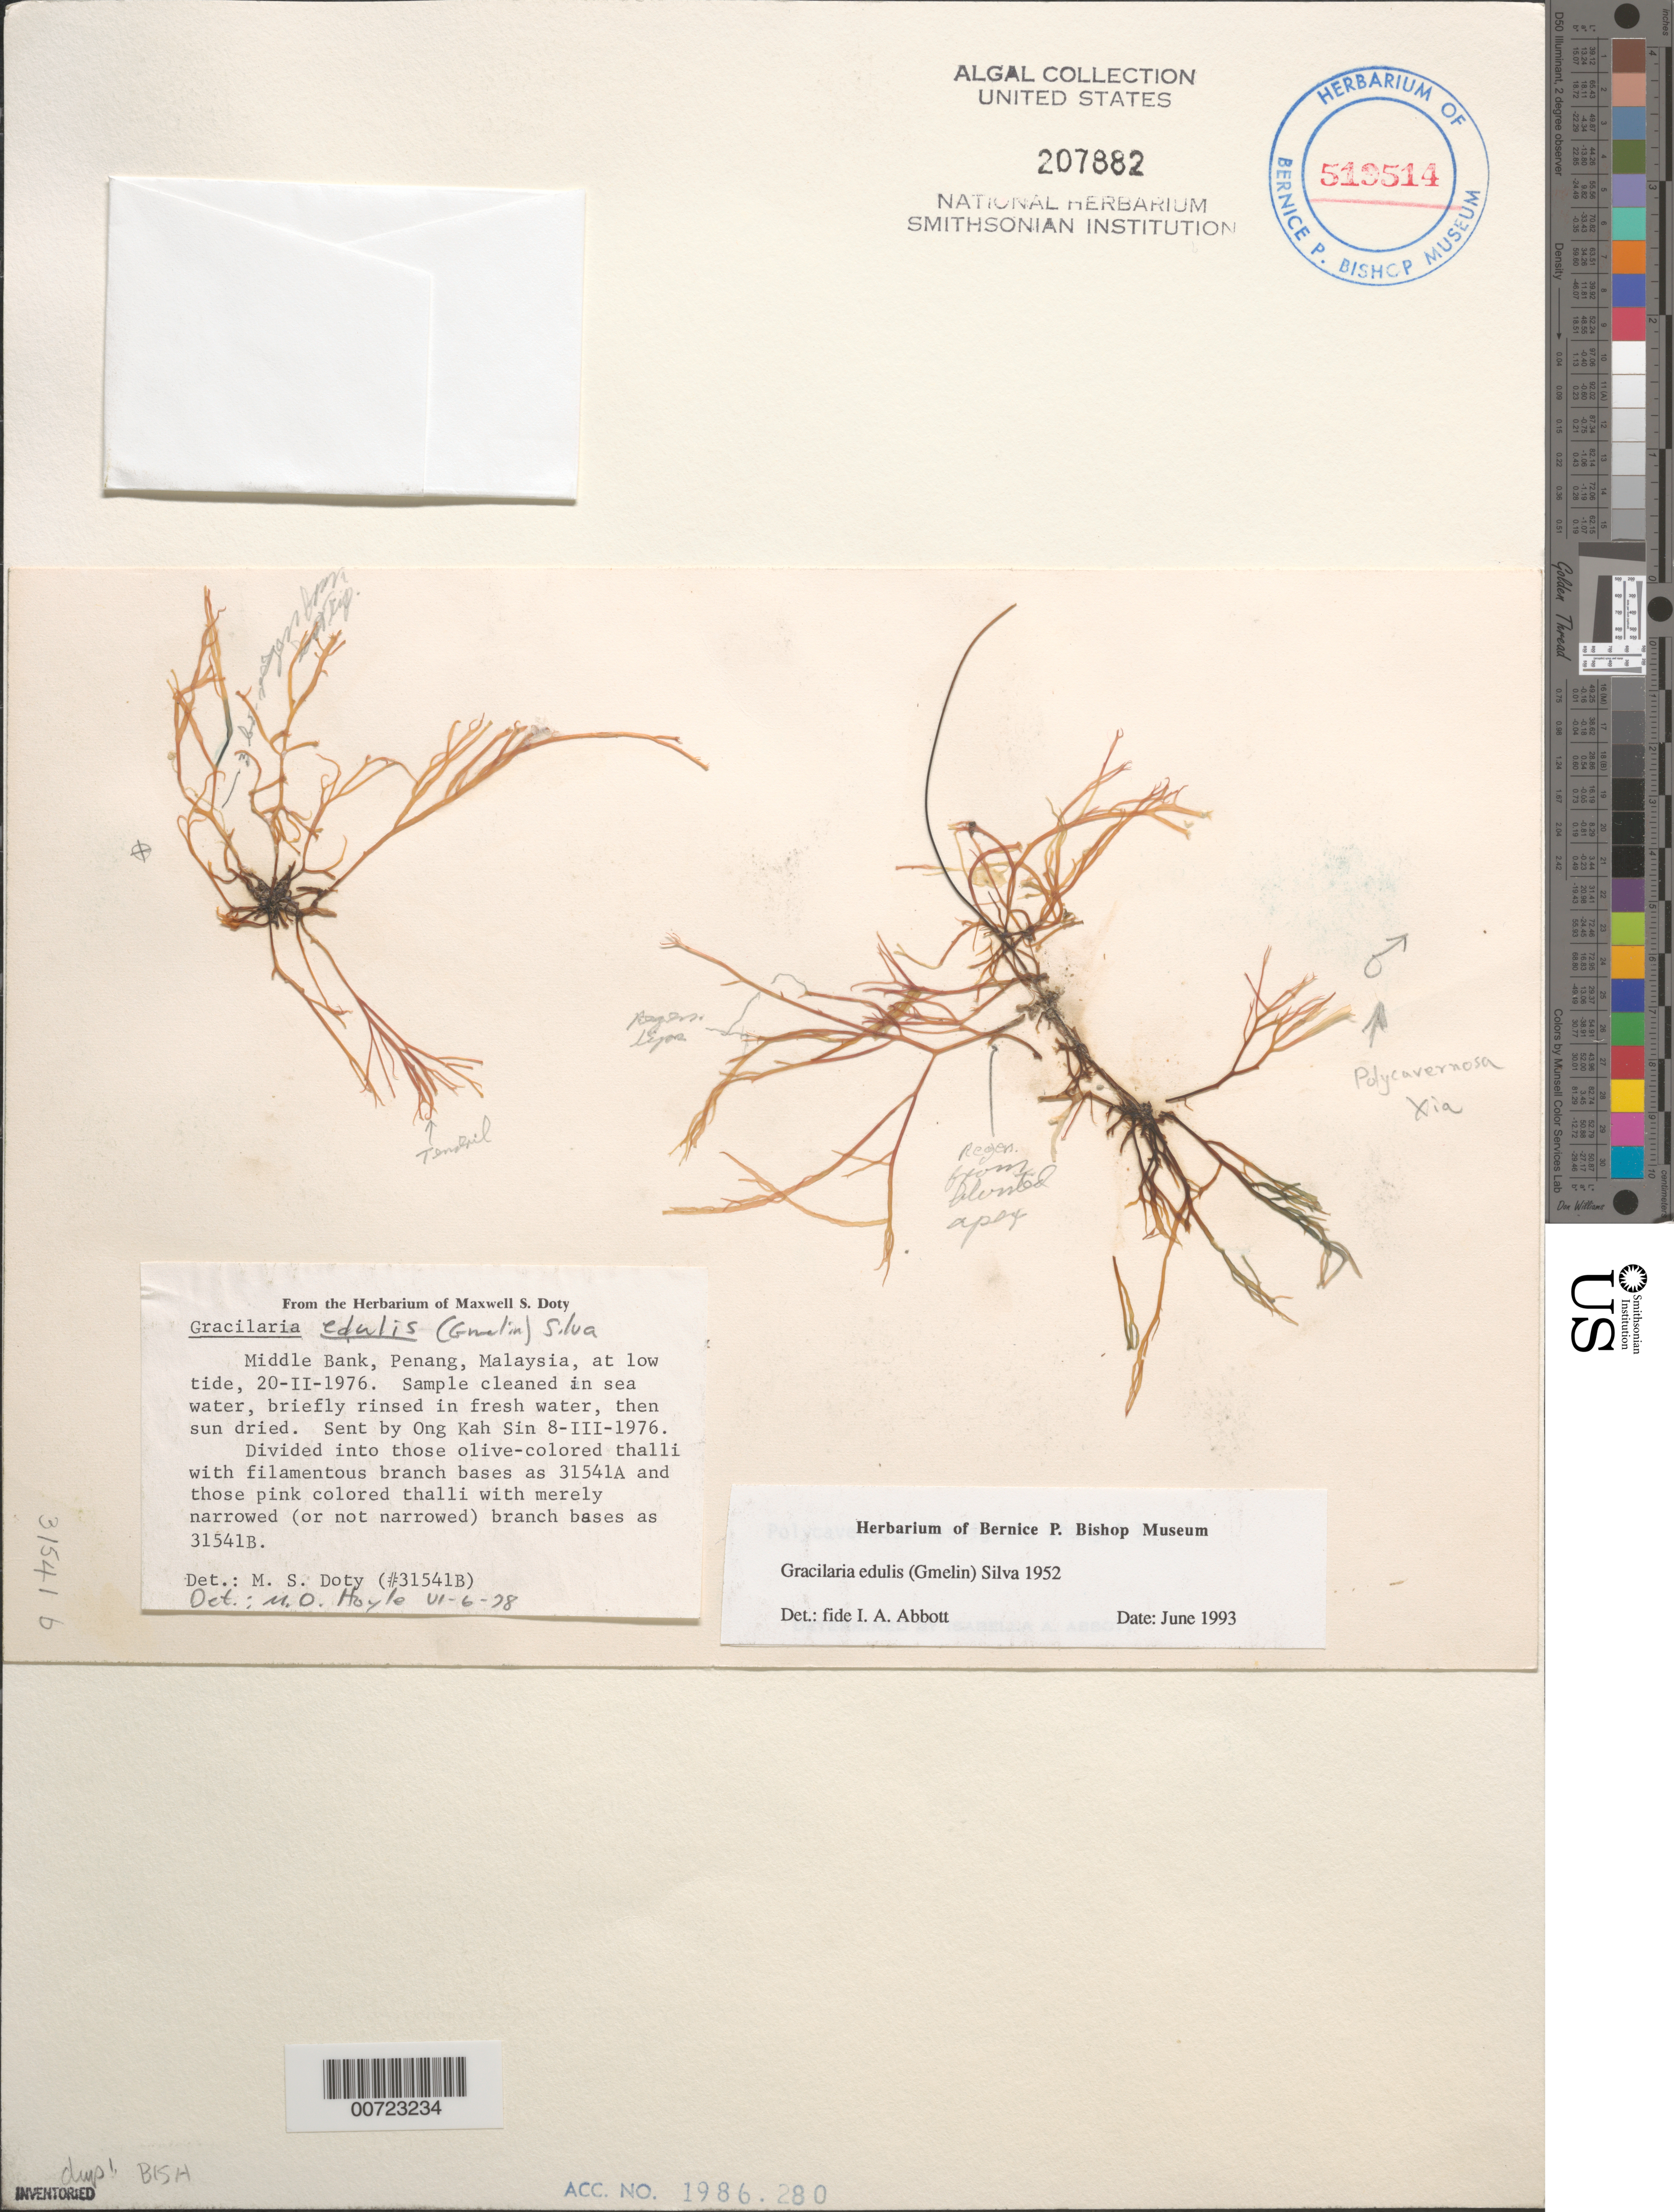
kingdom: Plantae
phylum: Rhodophyta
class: Florideophyceae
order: Gracilariales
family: Gracilariaceae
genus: Gracilaria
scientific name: Gracilaria edulis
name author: (S.G. Gmel.) P.C. Silva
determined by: Hoyle, Mitchell D.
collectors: O. K. Sin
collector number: MSD 31541B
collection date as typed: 20 Feb 1976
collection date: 1976-02-20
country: Malaysia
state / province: Pinang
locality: Middle Bank, between Penang Island and mainland Malaysia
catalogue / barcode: US 207882